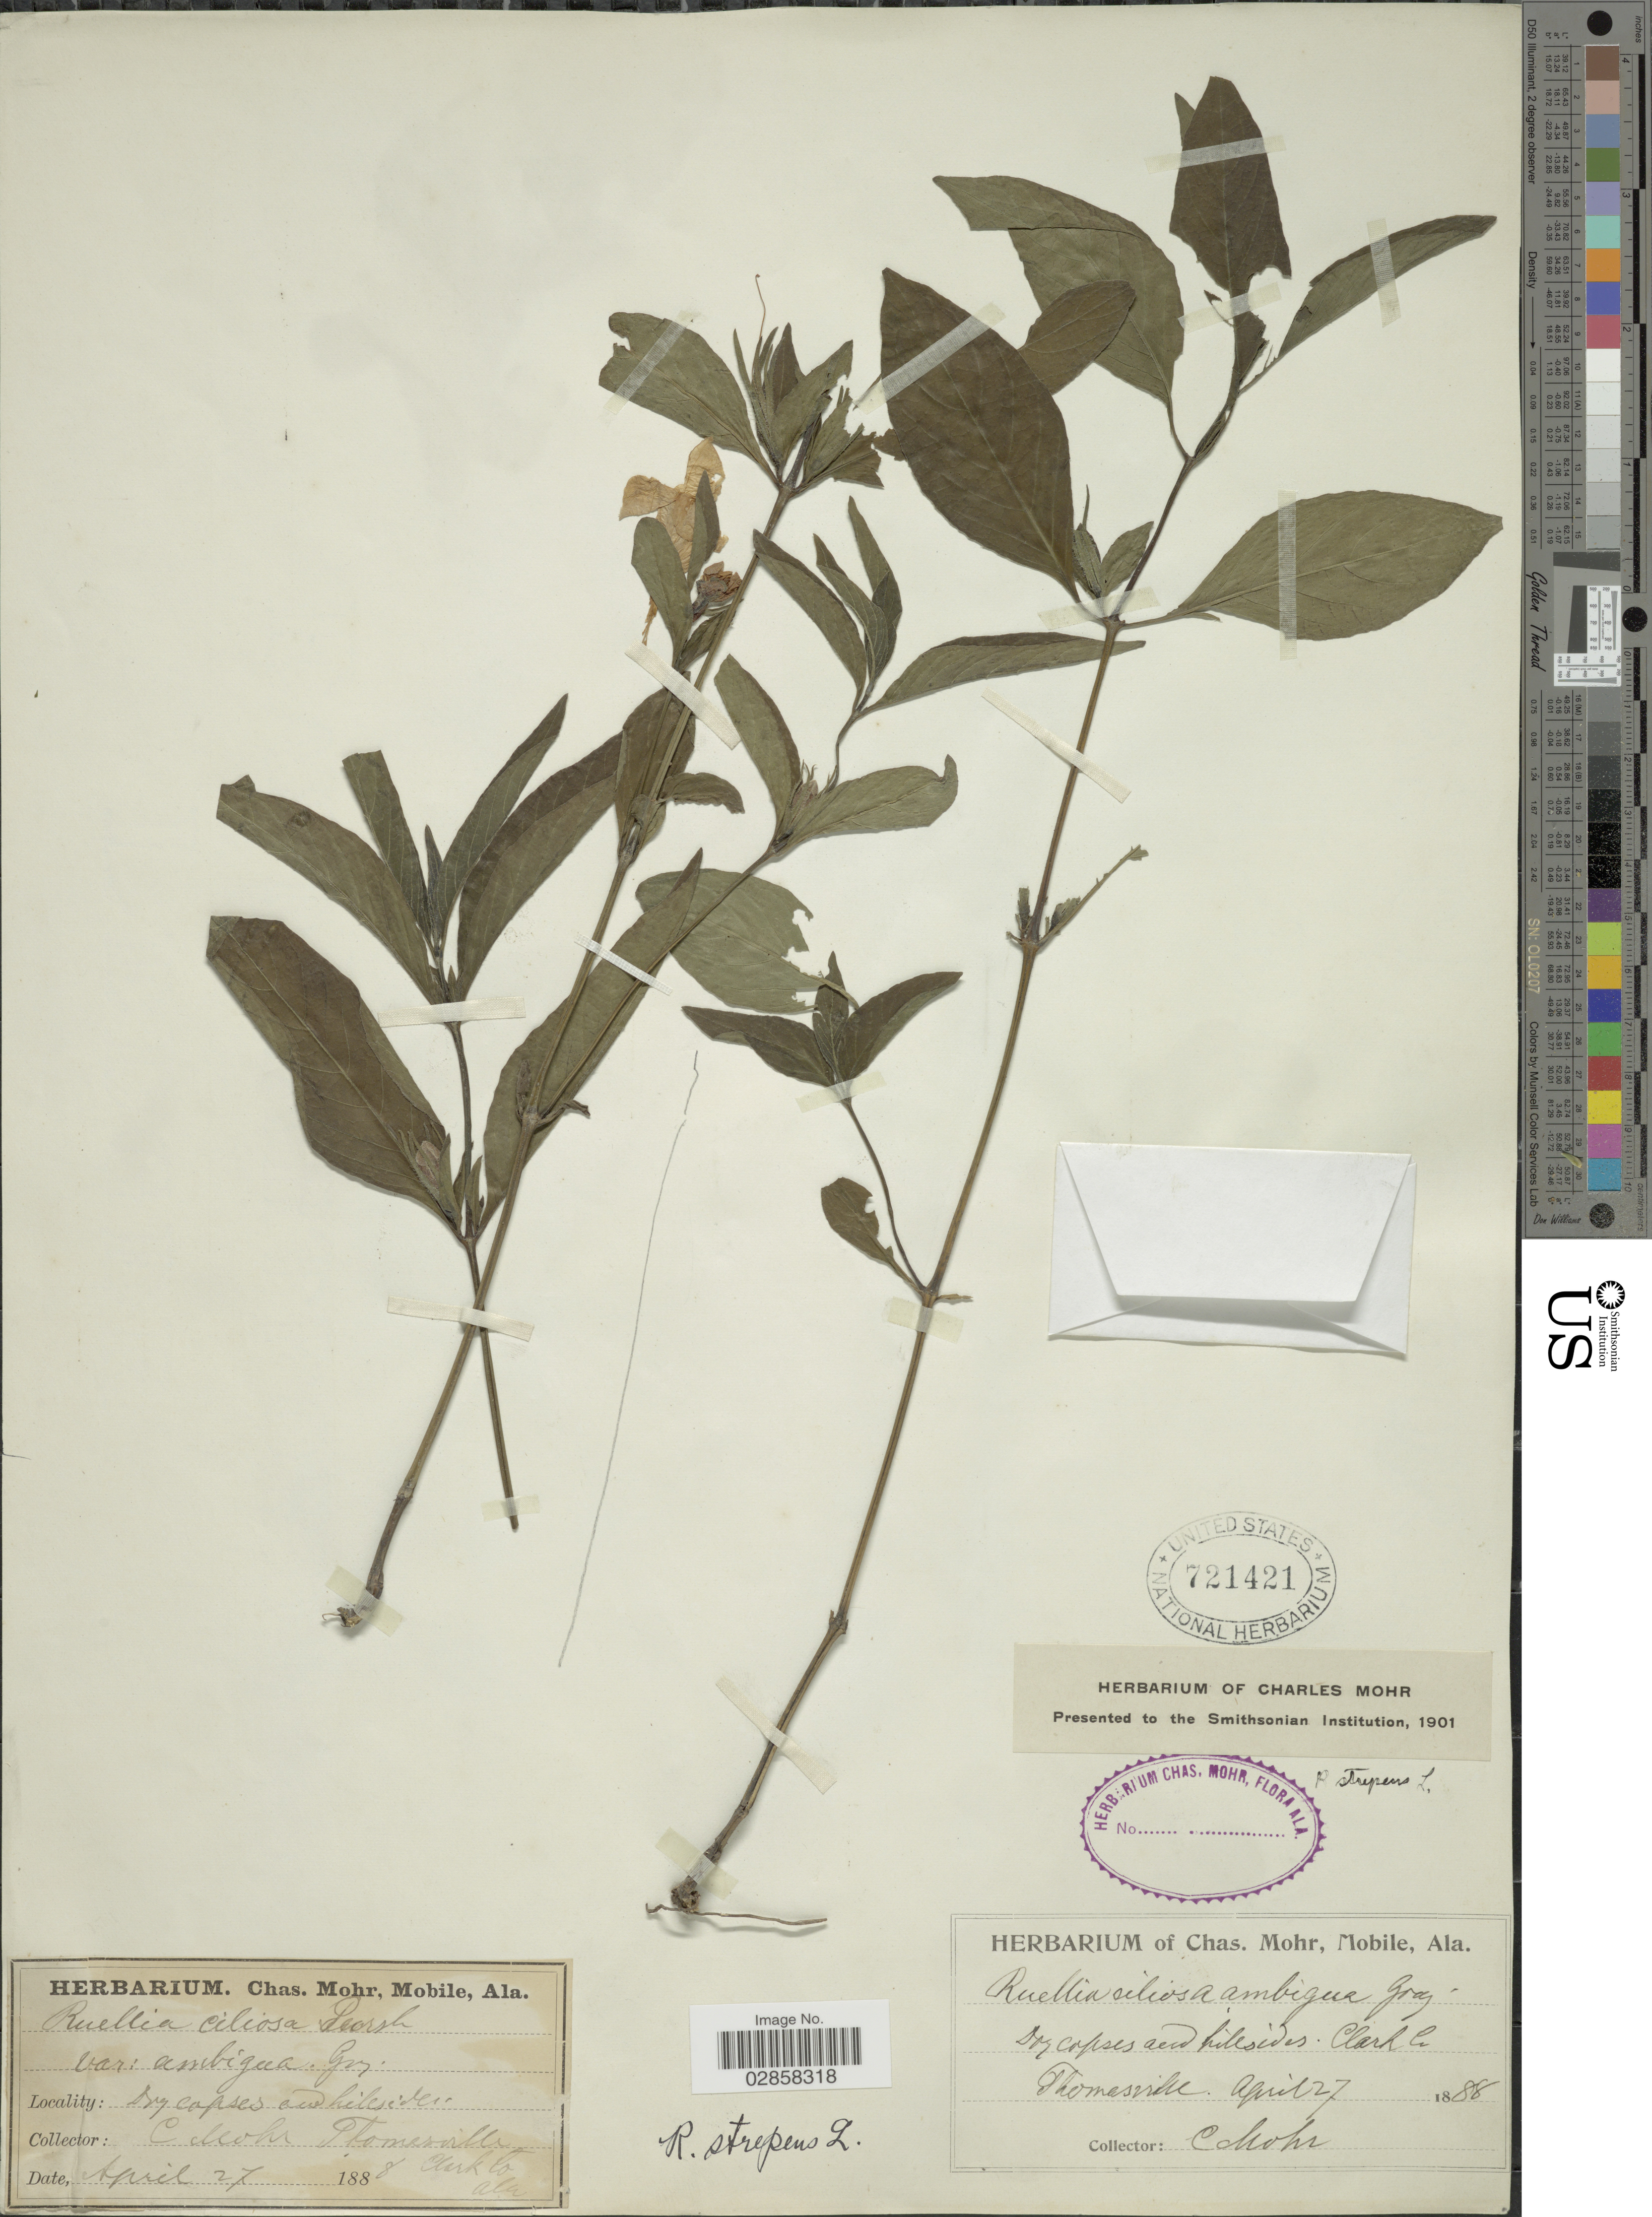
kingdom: Plantae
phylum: Tracheophyta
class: Magnoliopsida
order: Lamiales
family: Acanthaceae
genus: Ruellia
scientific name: Ruellia strepens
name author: L.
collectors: Mohr, C. T. (herbarium)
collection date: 1886-04-27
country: United States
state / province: Alabama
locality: Clark Co. Thomasville.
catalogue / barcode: US 721421